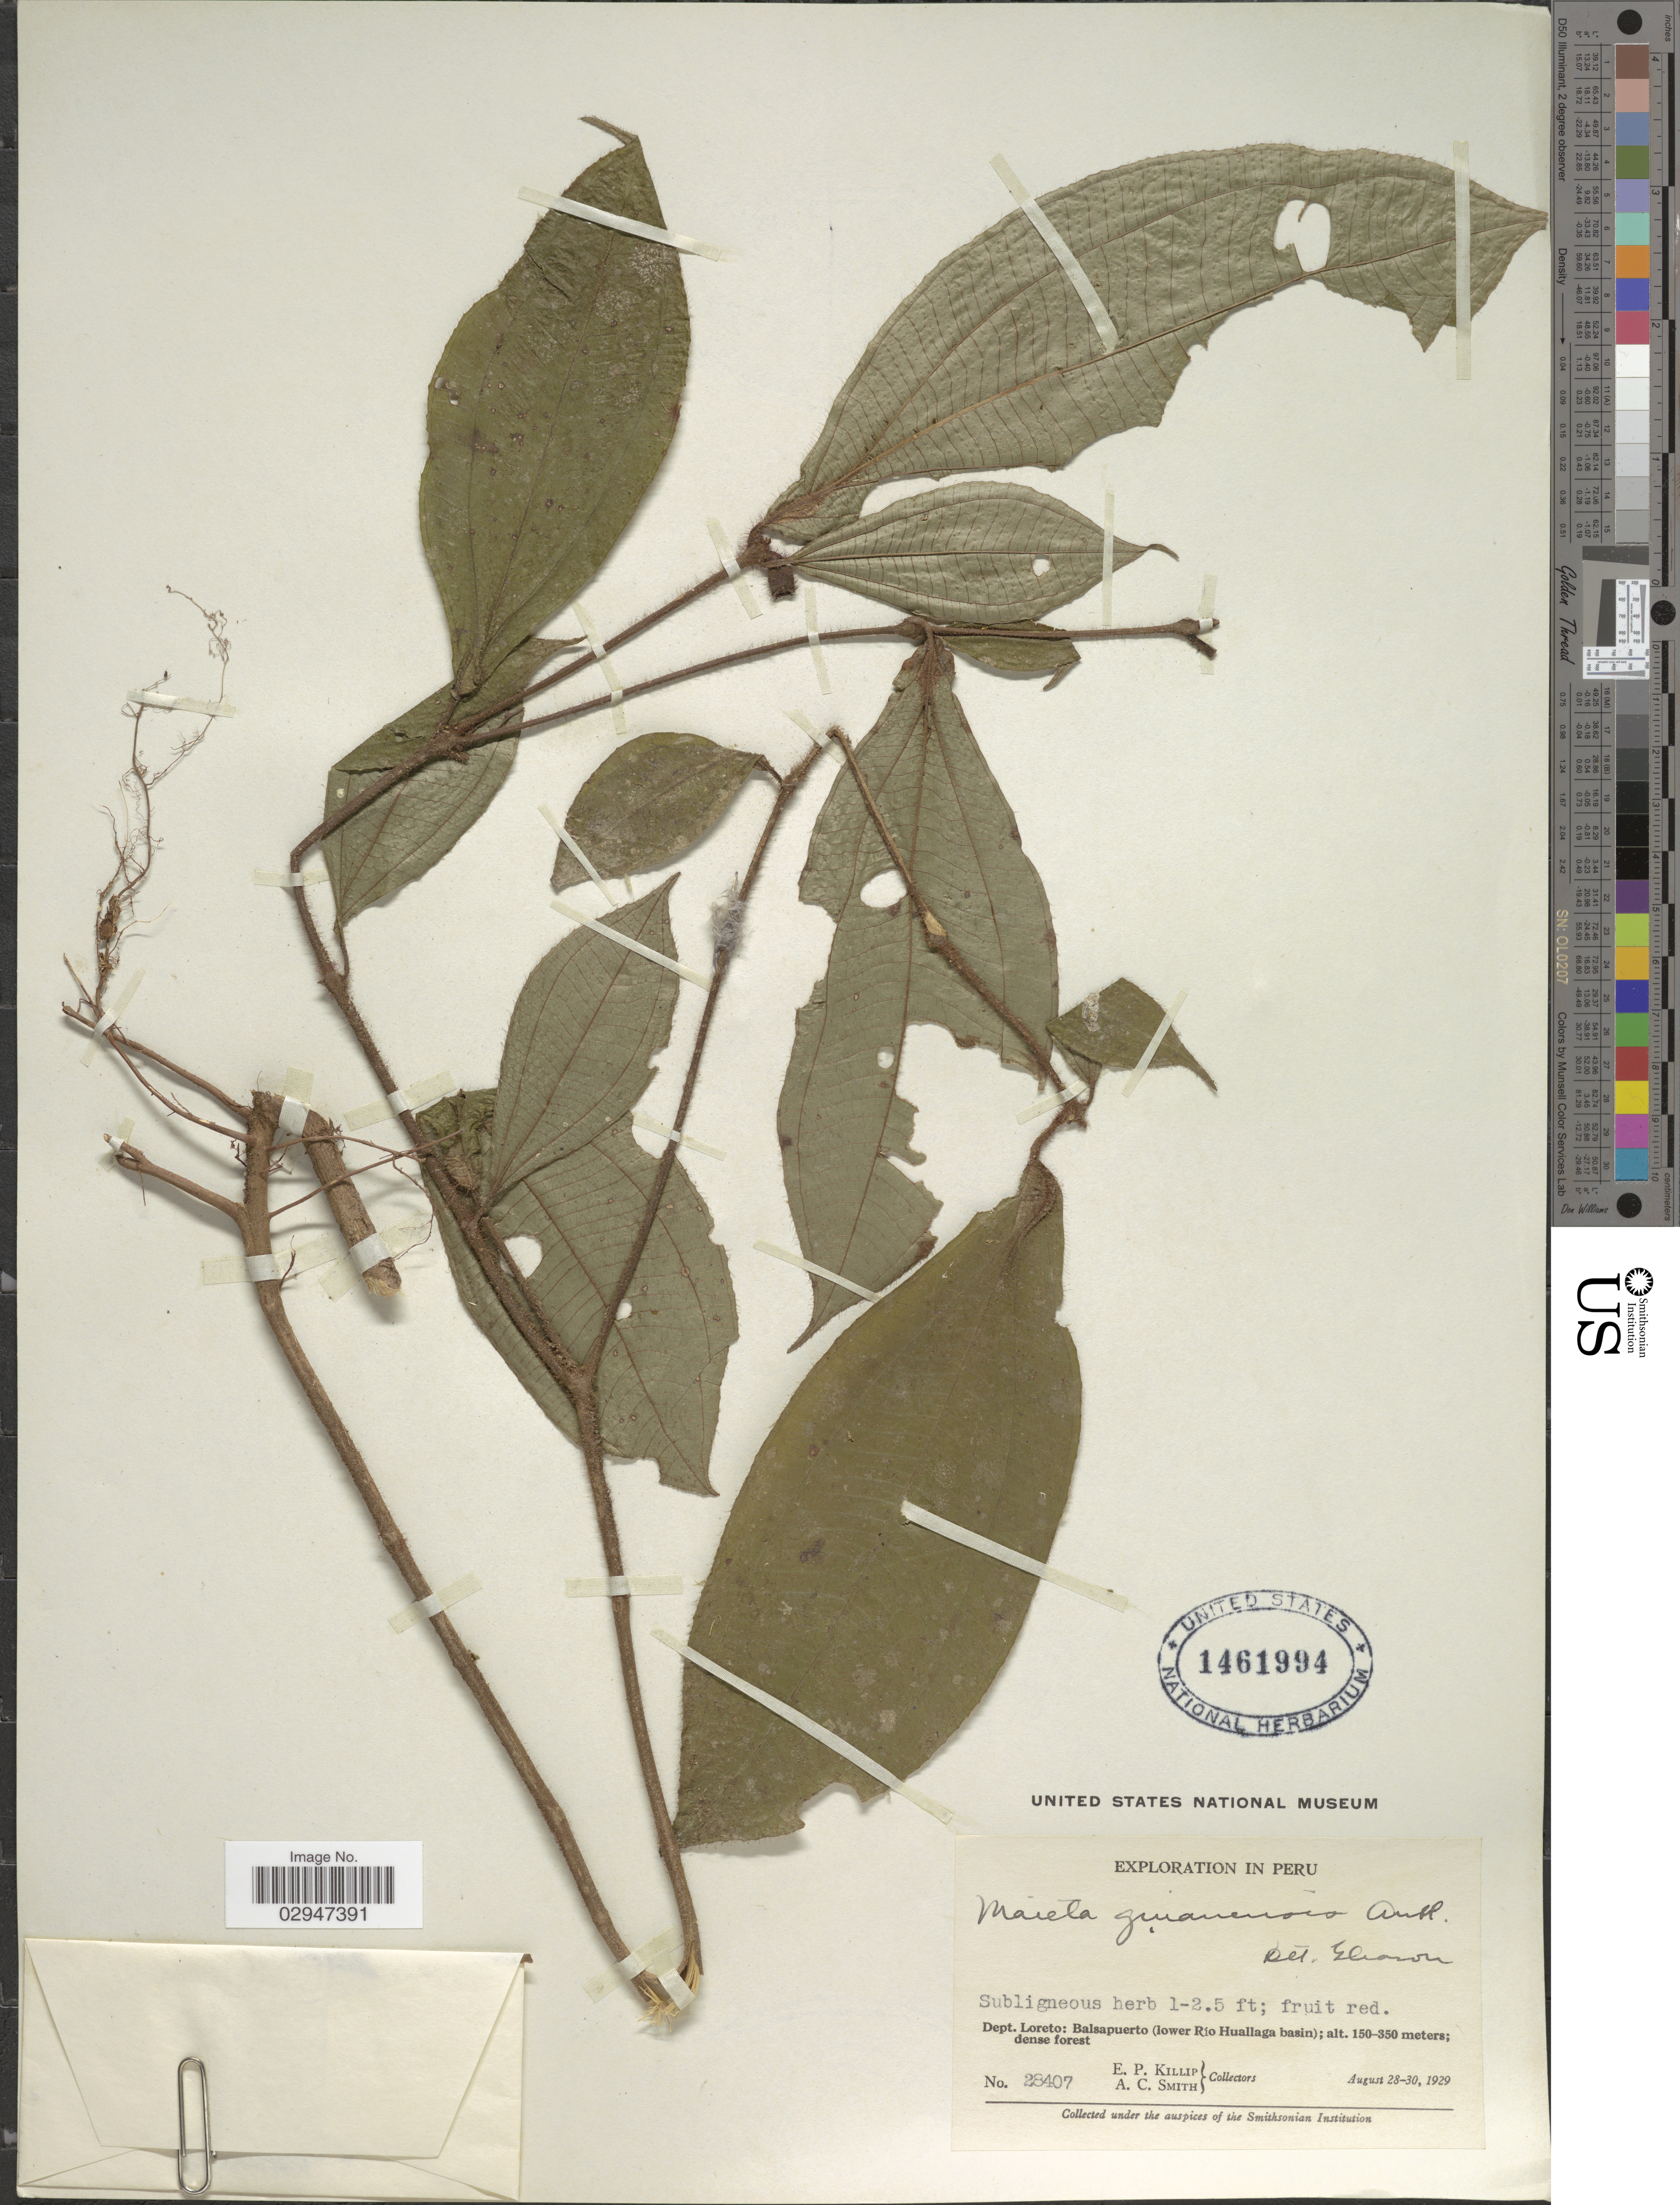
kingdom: Plantae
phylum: Tracheophyta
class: Magnoliopsida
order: Myrtales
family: Melastomataceae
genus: Maieta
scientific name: Maieta guianensis var. guianensis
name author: Aubl.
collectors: E. P. Killip & A. C. Smith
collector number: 28407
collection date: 1929-08-28/1929-08-30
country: Peru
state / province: Loreto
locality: Dept. Loreto: Balsapuerto (lower Río Huallaga basin).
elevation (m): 150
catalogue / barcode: US 1461994